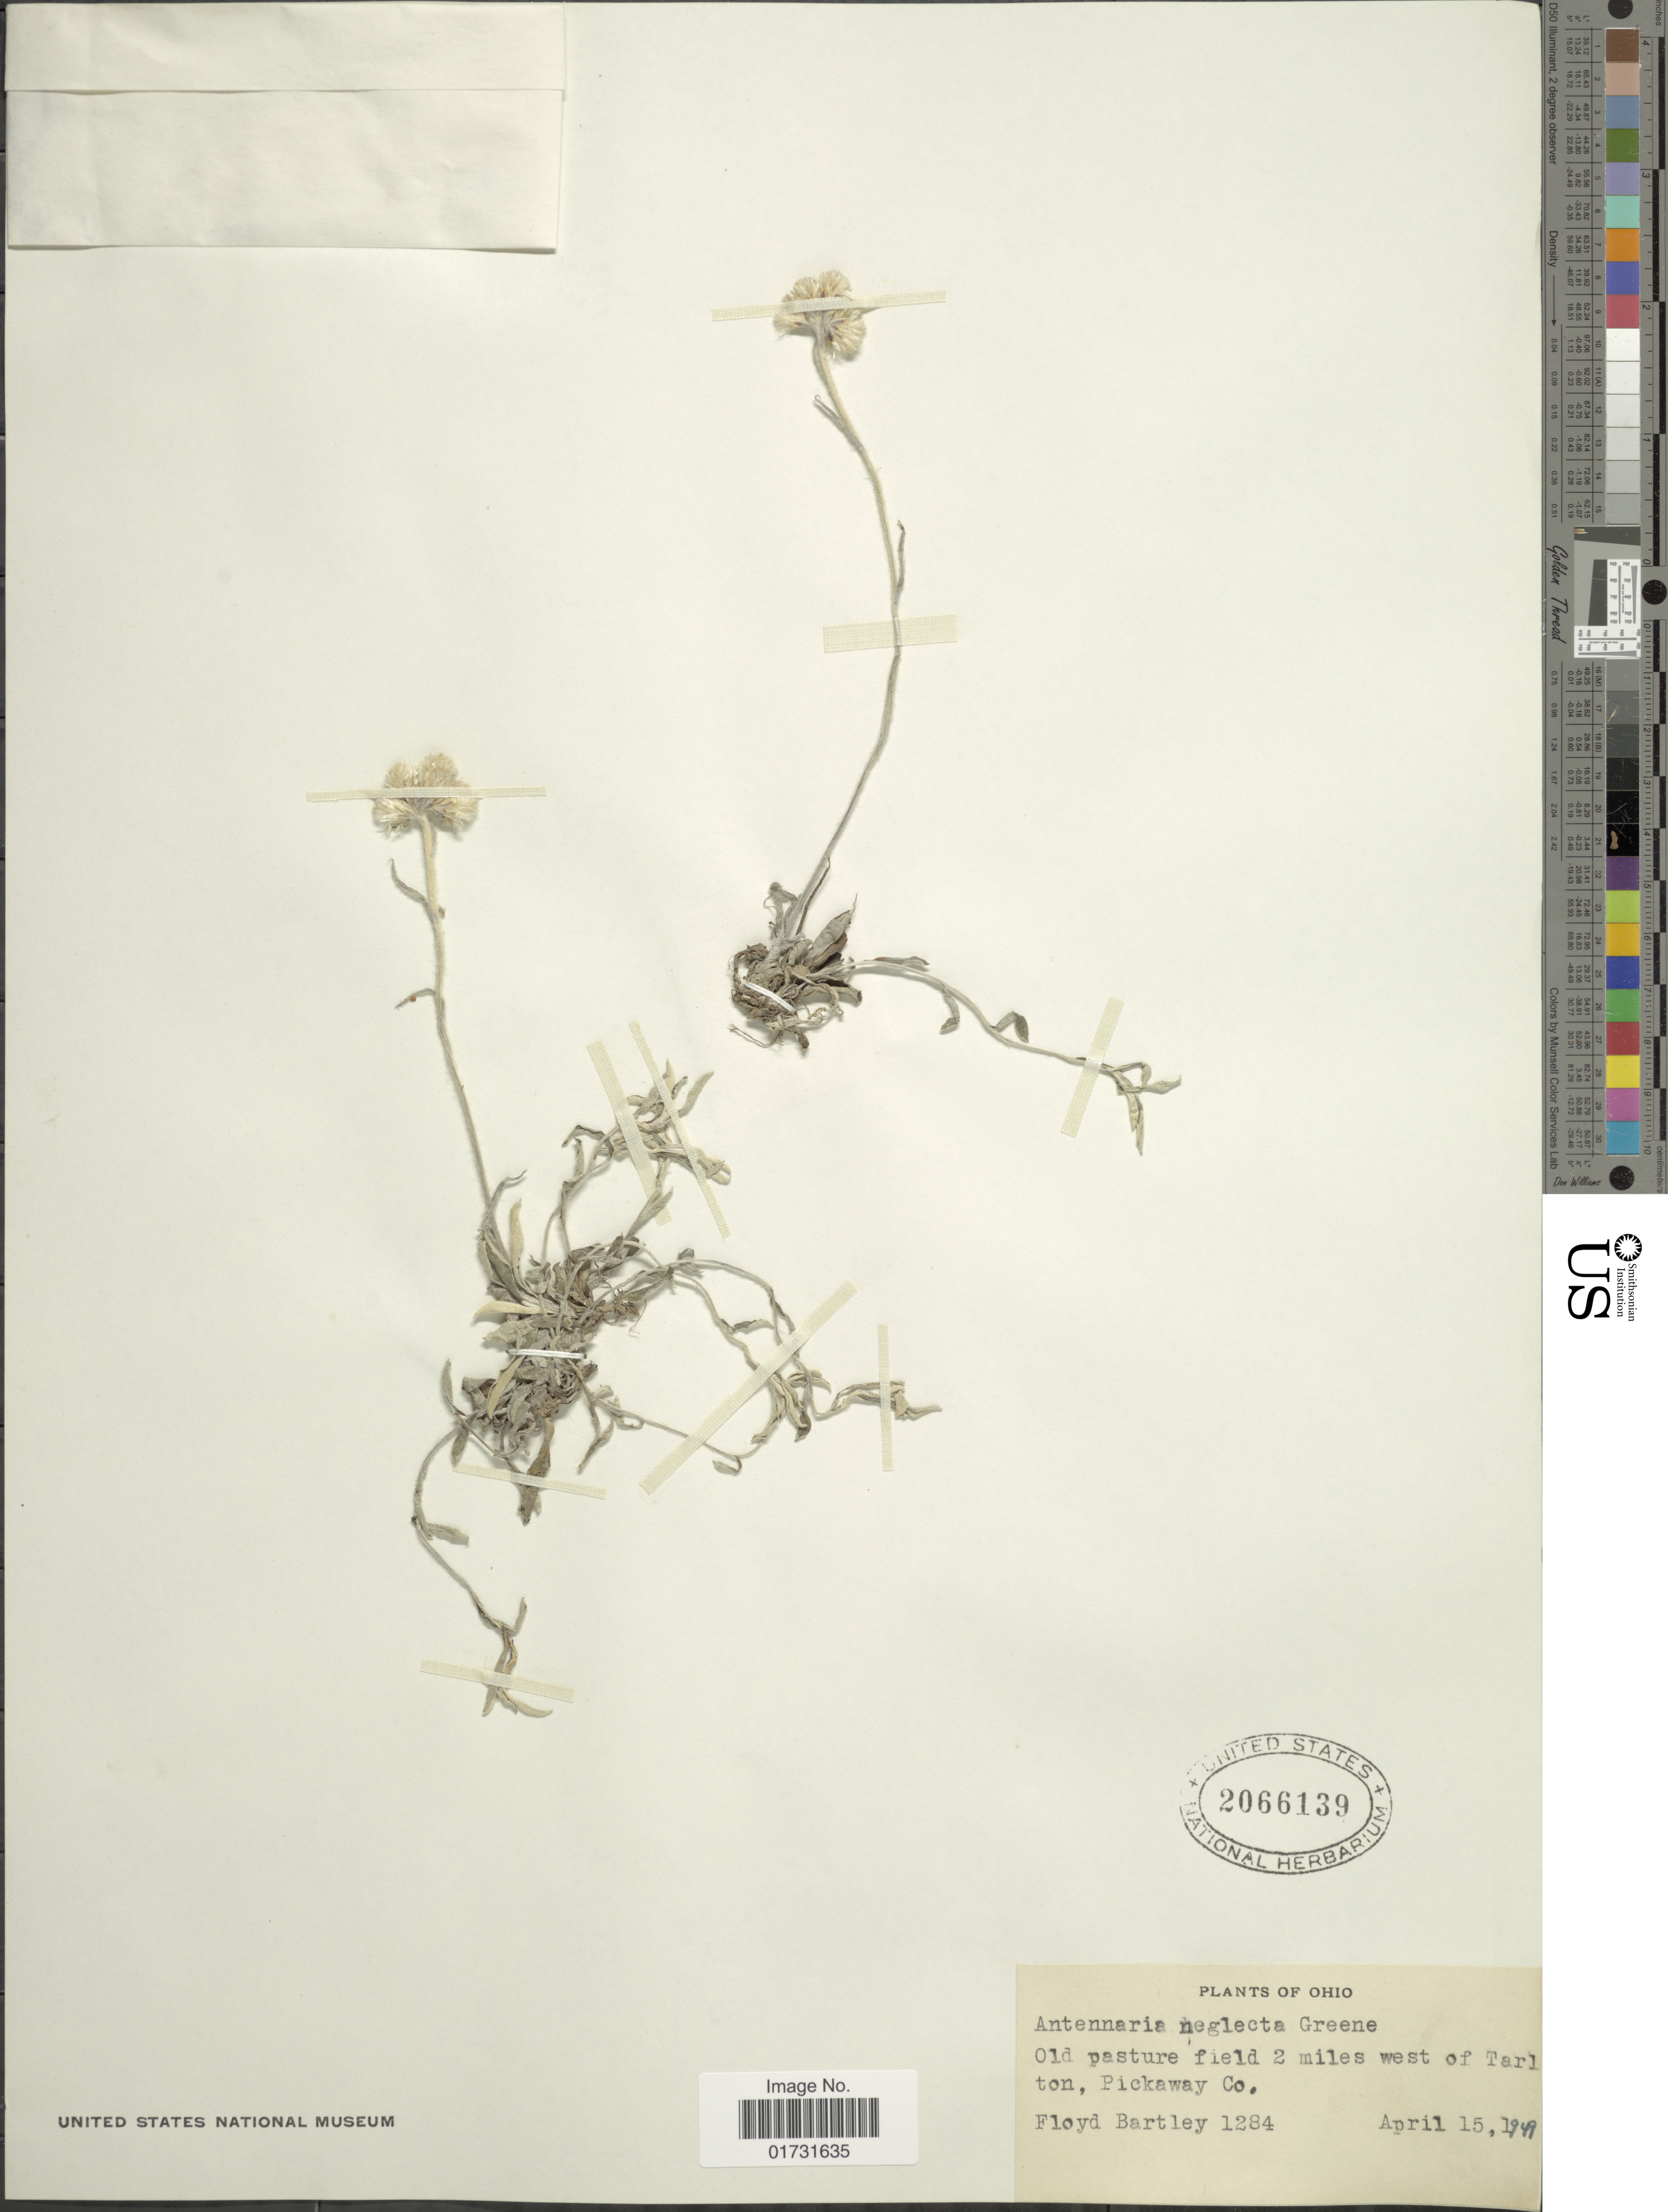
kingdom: Plantae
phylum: Tracheophyta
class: Magnoliopsida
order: Asterales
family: Asteraceae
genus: Antennaria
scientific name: Antennaria neglecta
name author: Greene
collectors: F. Bartley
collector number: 1284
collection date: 1949-04-15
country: United States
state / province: Ohio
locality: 2 miles west of Tarlton, Pickaway Co.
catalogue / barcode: US 2066139